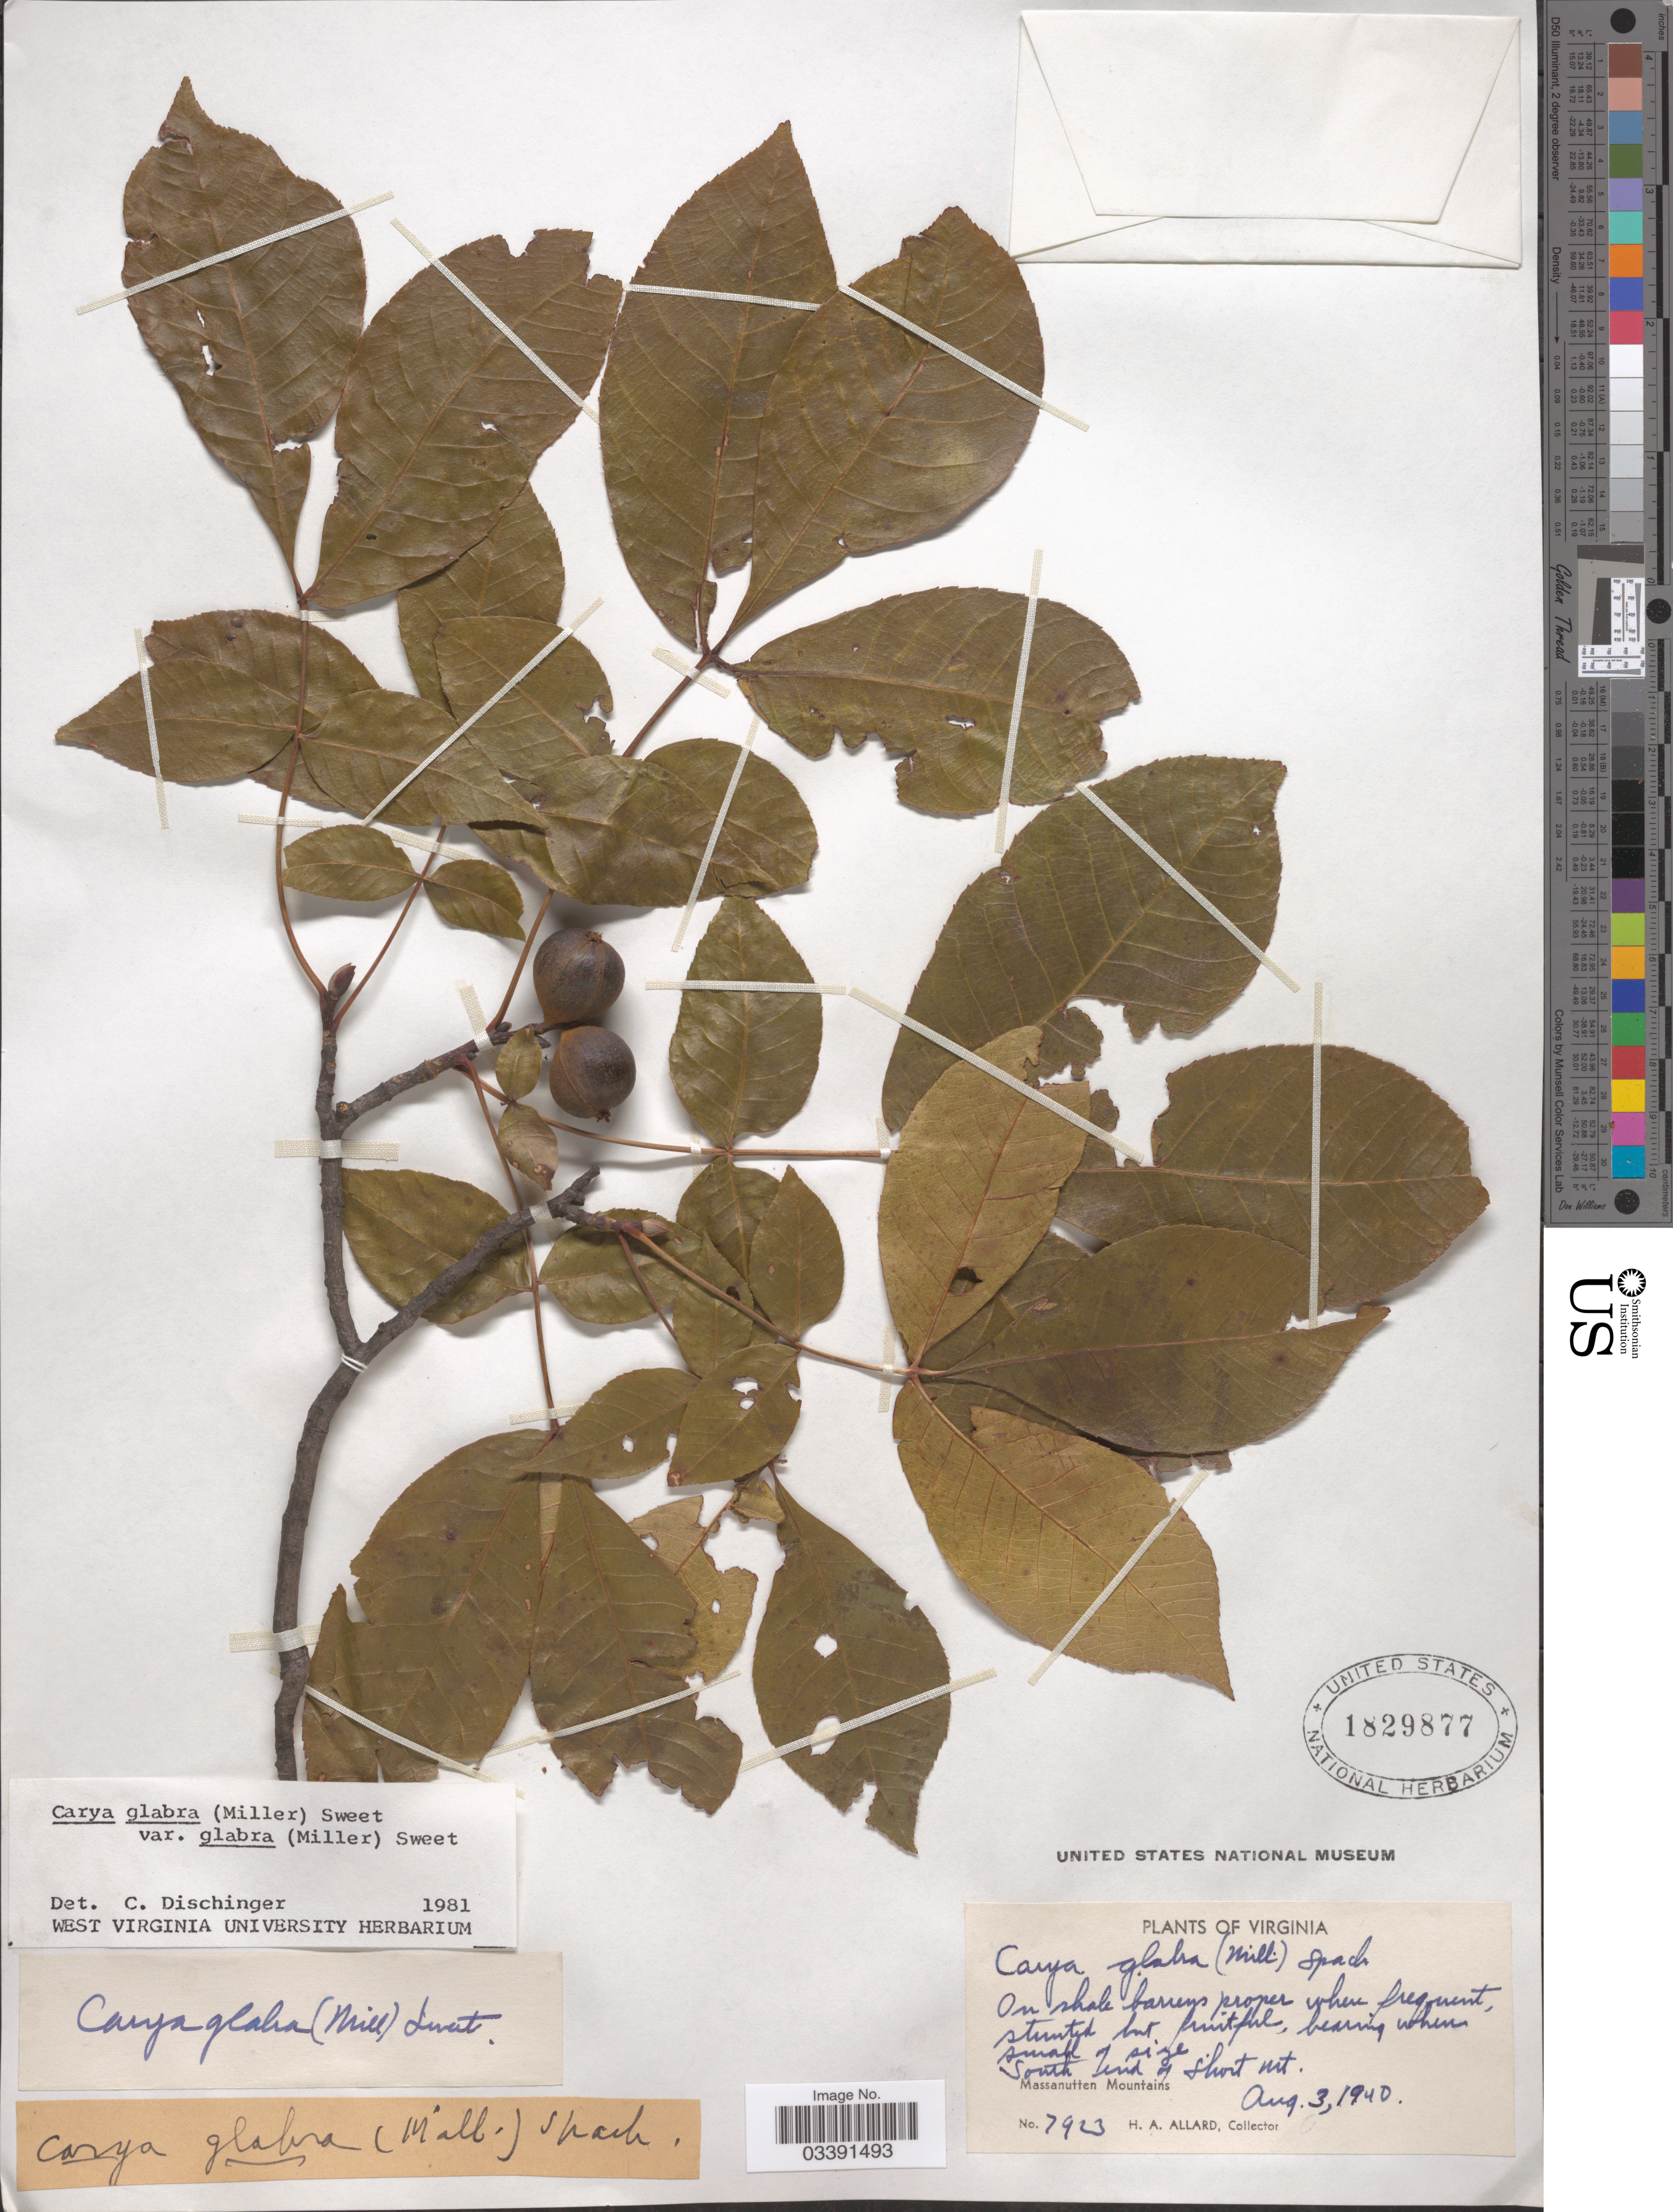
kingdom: Plantae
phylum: Tracheophyta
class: Magnoliopsida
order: Fagales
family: Juglandaceae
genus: Carya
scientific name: Carya glabra var. glabra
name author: (Mill.) Sweet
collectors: H. A. Allard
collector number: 7923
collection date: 1940-08-03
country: United States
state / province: Virginia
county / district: Shenandoah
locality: South end of Short Mt. Massanutten Mountains.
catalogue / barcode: US 1829877